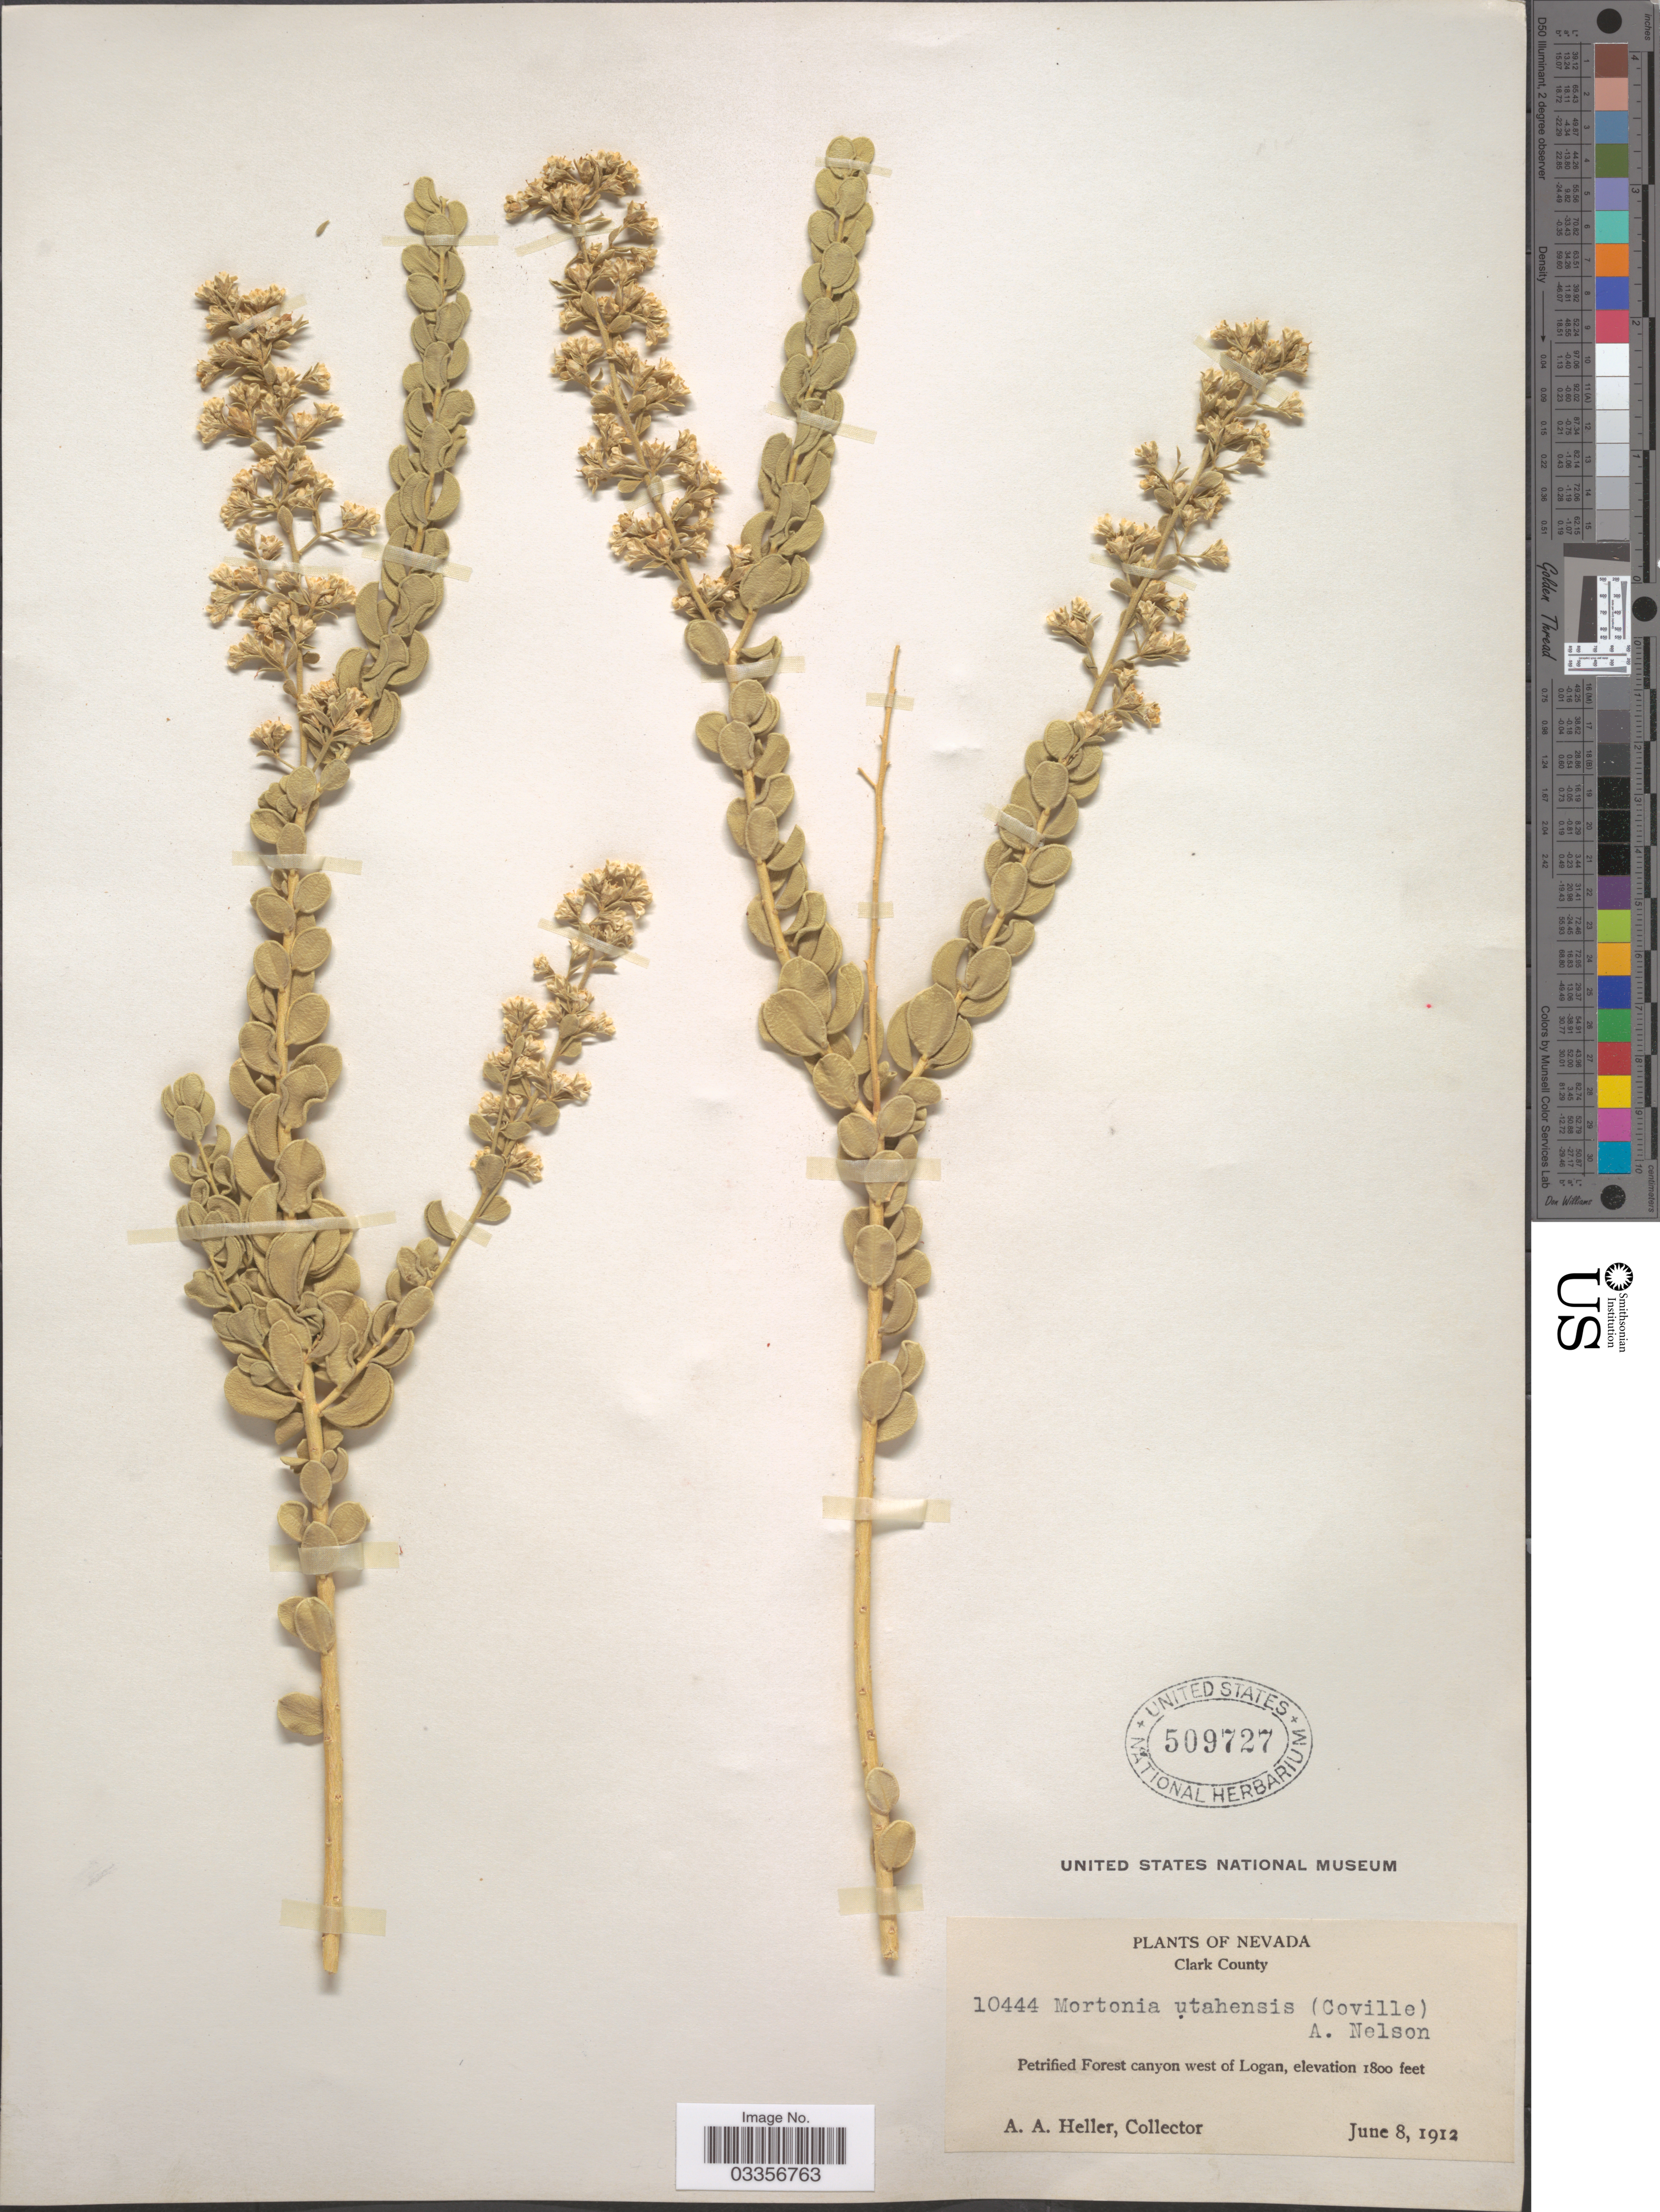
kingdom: Plantae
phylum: Tracheophyta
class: Magnoliopsida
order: Celastrales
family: Celastraceae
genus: Mortonia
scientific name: Mortonia utahensis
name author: (Coville ex Trel.) A. Nelson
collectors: A. A. Heller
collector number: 10444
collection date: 1912-06-08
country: United States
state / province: Nevada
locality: Clark County, Petrified Forest canyon west of Logan.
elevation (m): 549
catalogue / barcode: US 509727